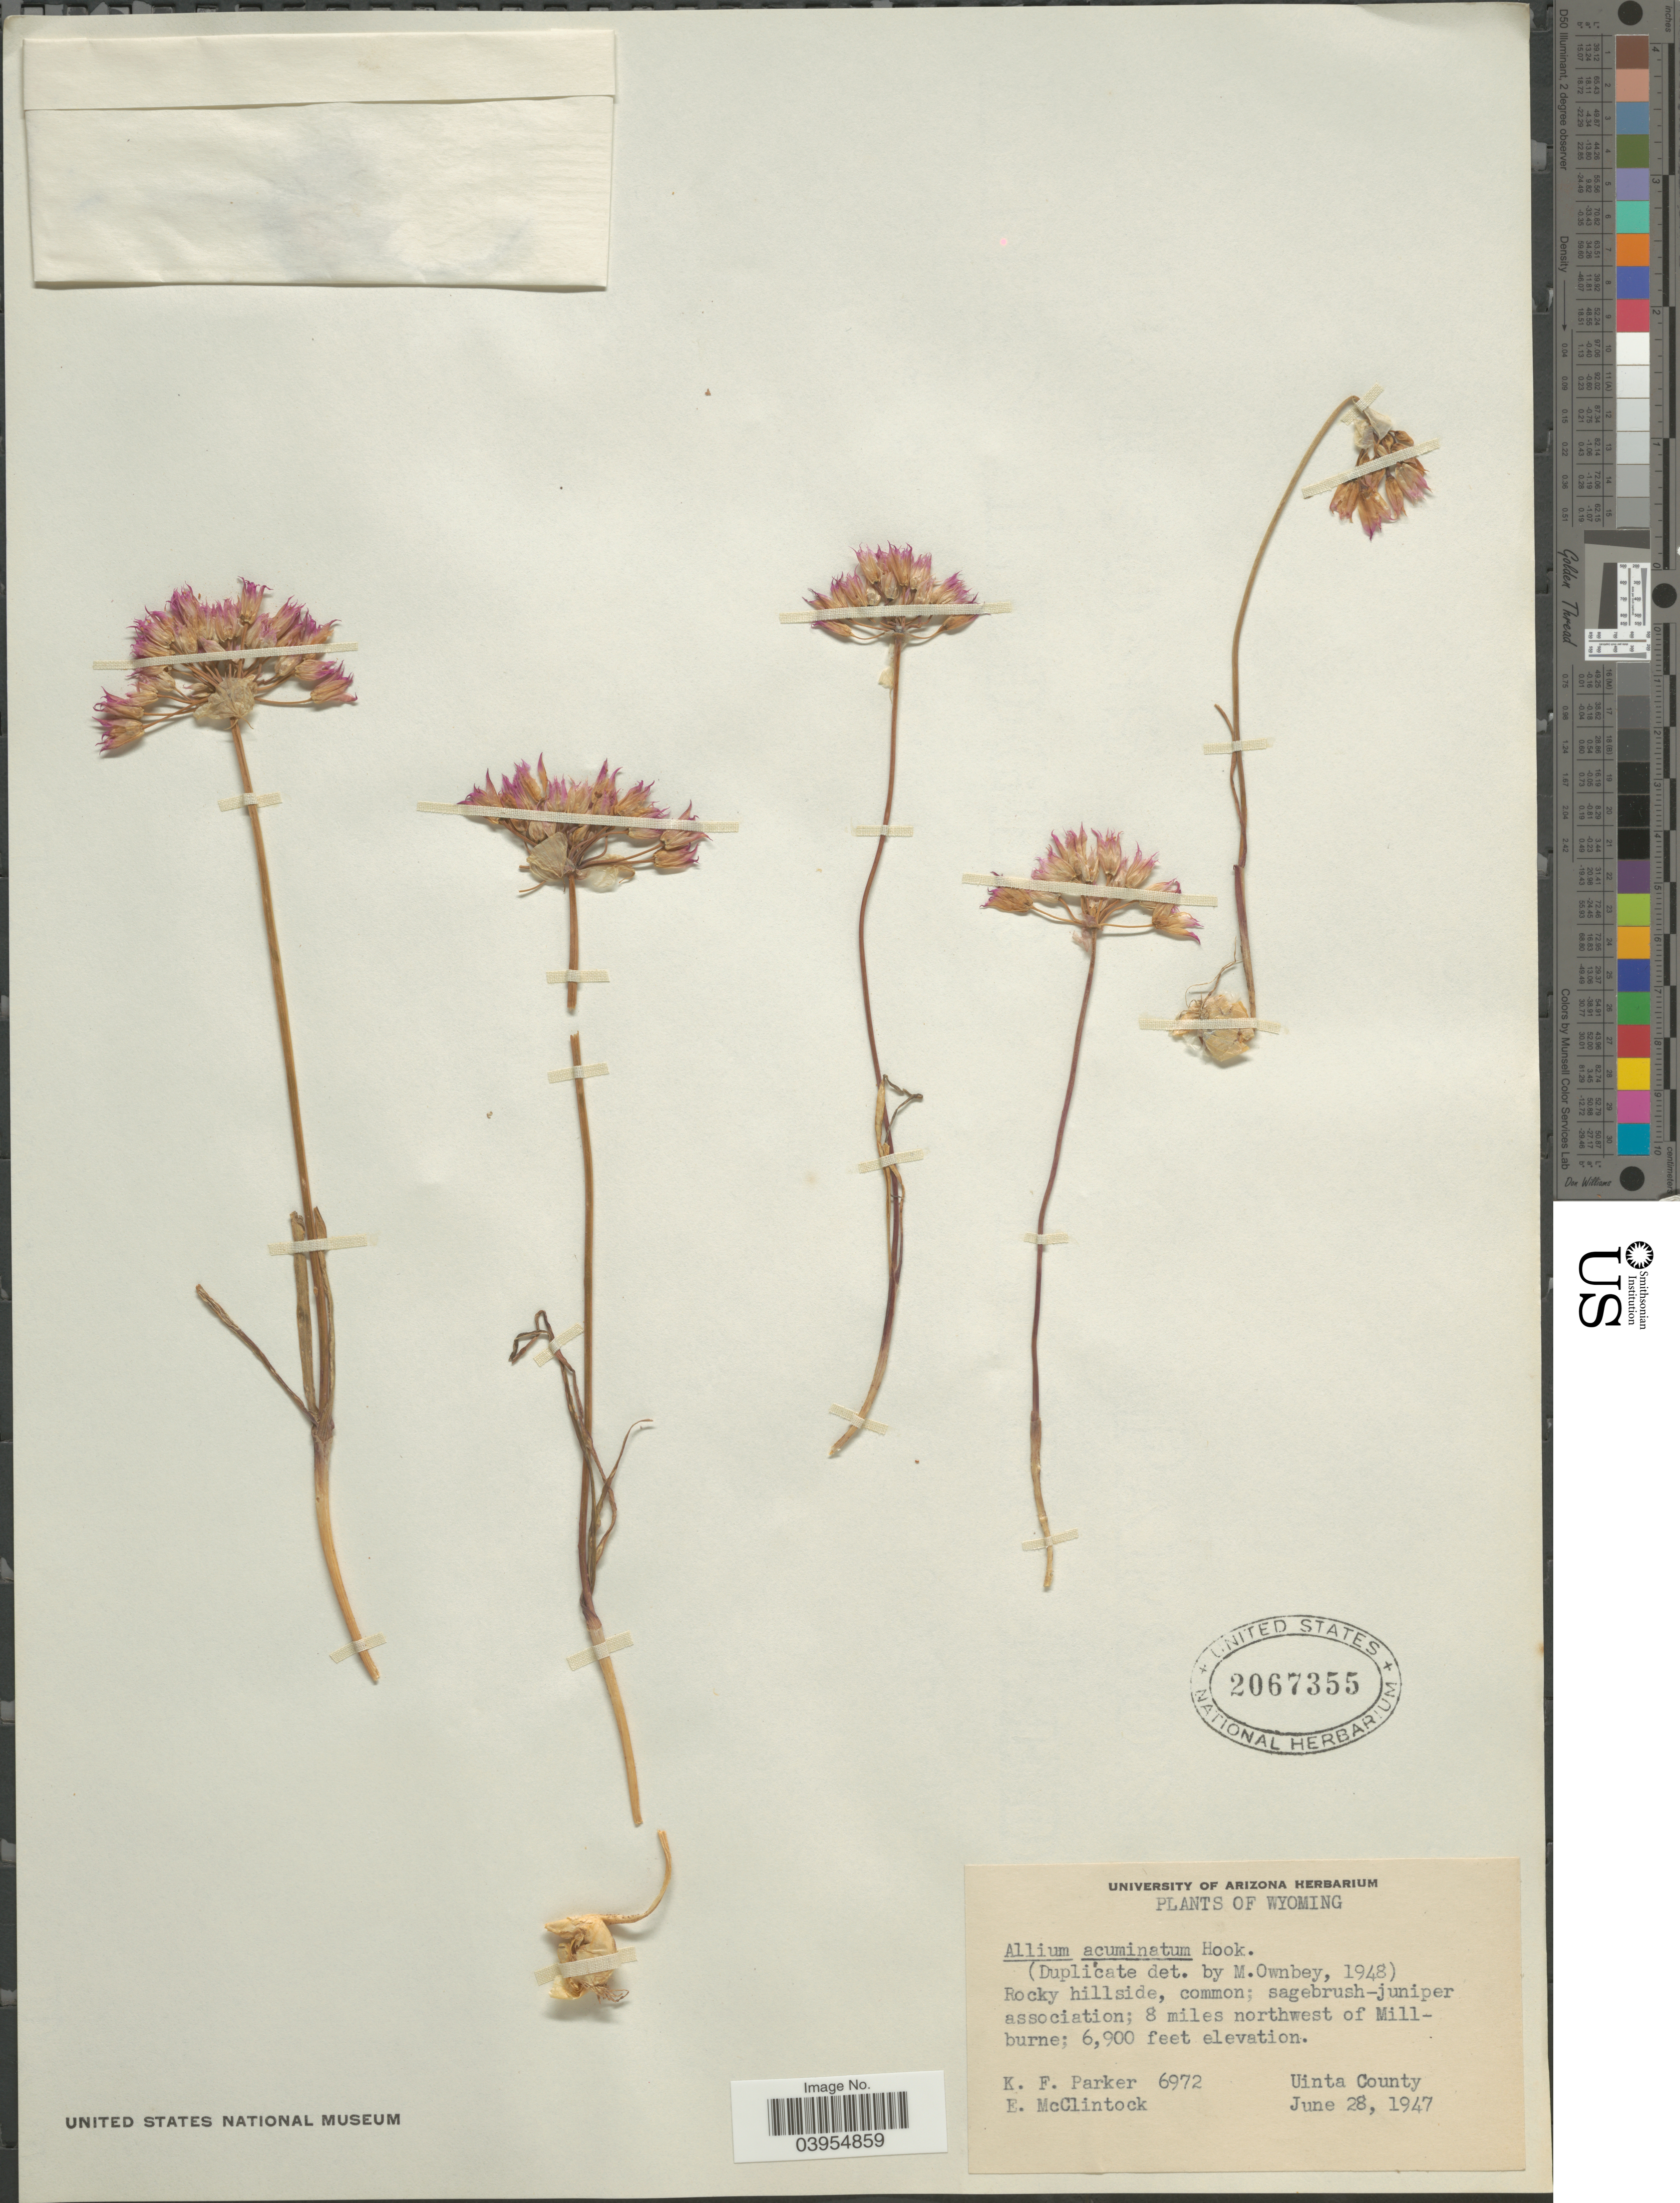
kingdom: Plantae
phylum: Tracheophyta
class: Liliopsida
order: Asparagales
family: Amaryllidaceae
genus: Allium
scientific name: Allium acuminatum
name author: Hook.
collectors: K. F. Parker & E. McClintock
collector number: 6972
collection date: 1947-06-28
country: United States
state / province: Wyoming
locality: Rocky hillside; 8 miles northwest of Millburne. Uinta County.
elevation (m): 2103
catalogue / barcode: US 2067355